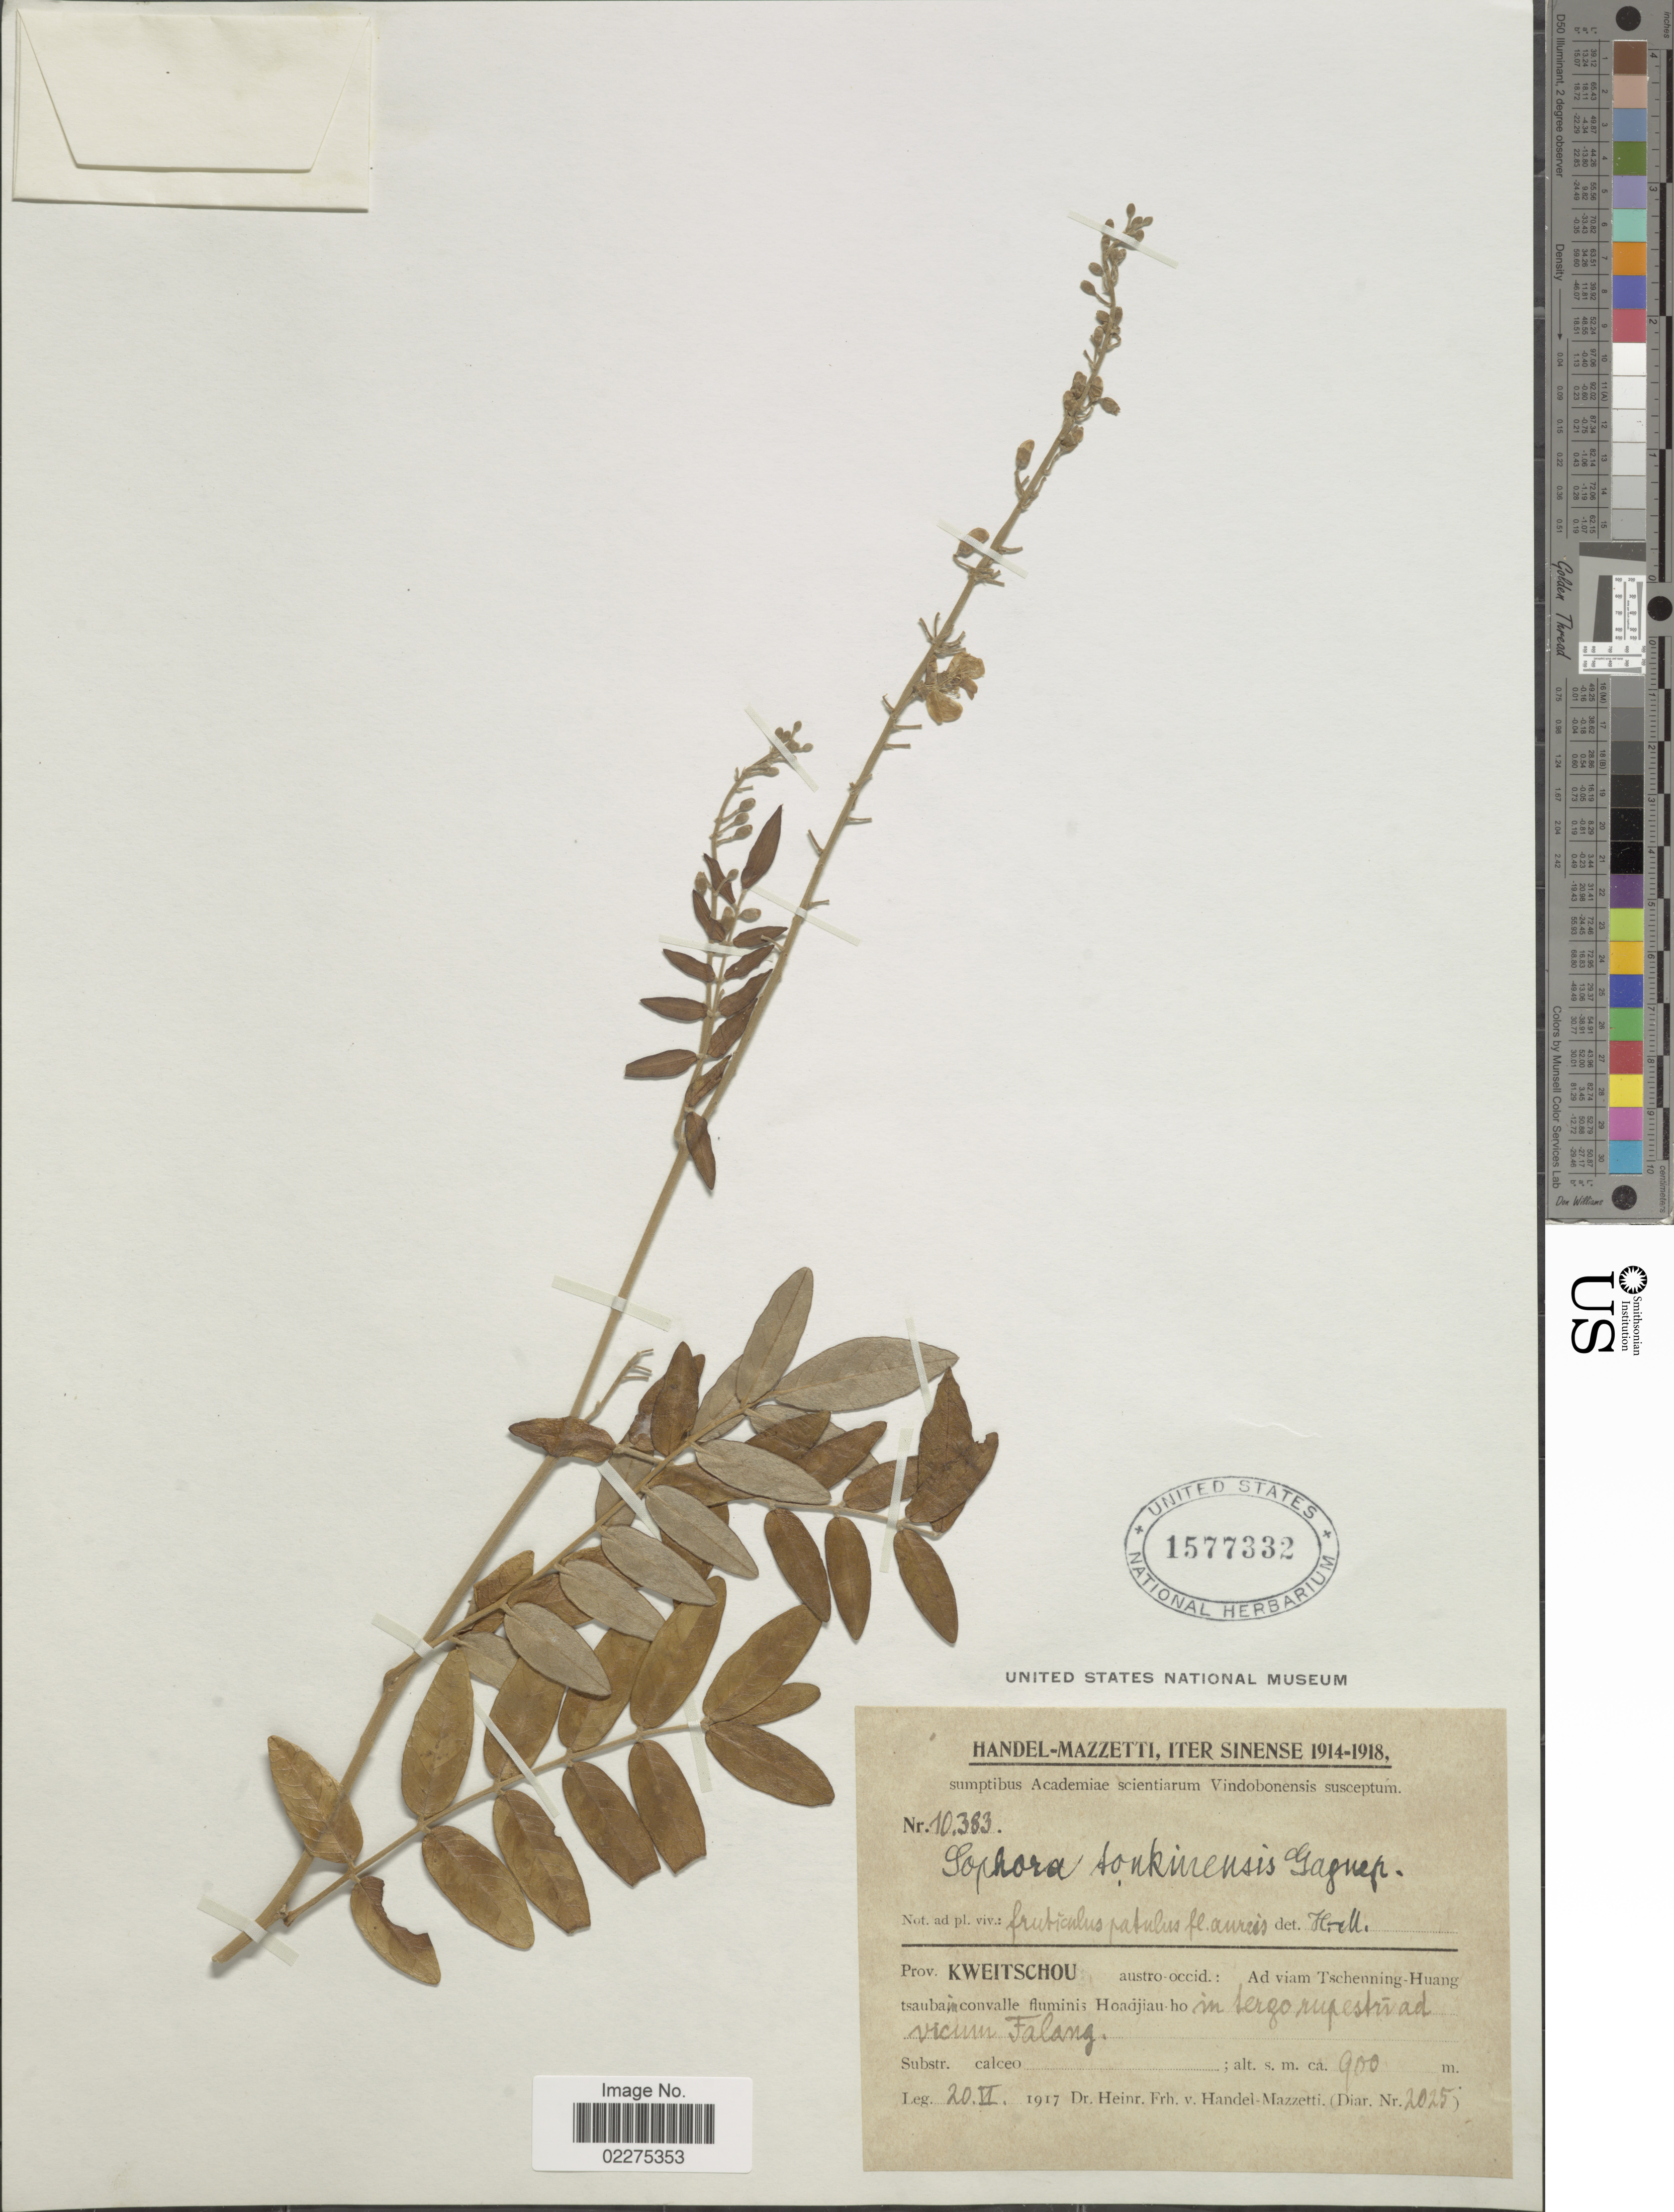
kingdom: Plantae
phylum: Tracheophyta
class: Magnoliopsida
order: Fabales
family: Fabaceae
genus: Sophora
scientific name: Sophora tonkinensis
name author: Gagnep.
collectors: H. Handel-Mazzetti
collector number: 2025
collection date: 1917-06-20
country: China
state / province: Guizhou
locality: Prov. Kweitschou austro-occid.: Ad viam Tschenning-Huang tsauba in convalle fluminis Hoadjiau ho in tergo rupestriad vicum Falang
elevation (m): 900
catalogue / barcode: US 1577332